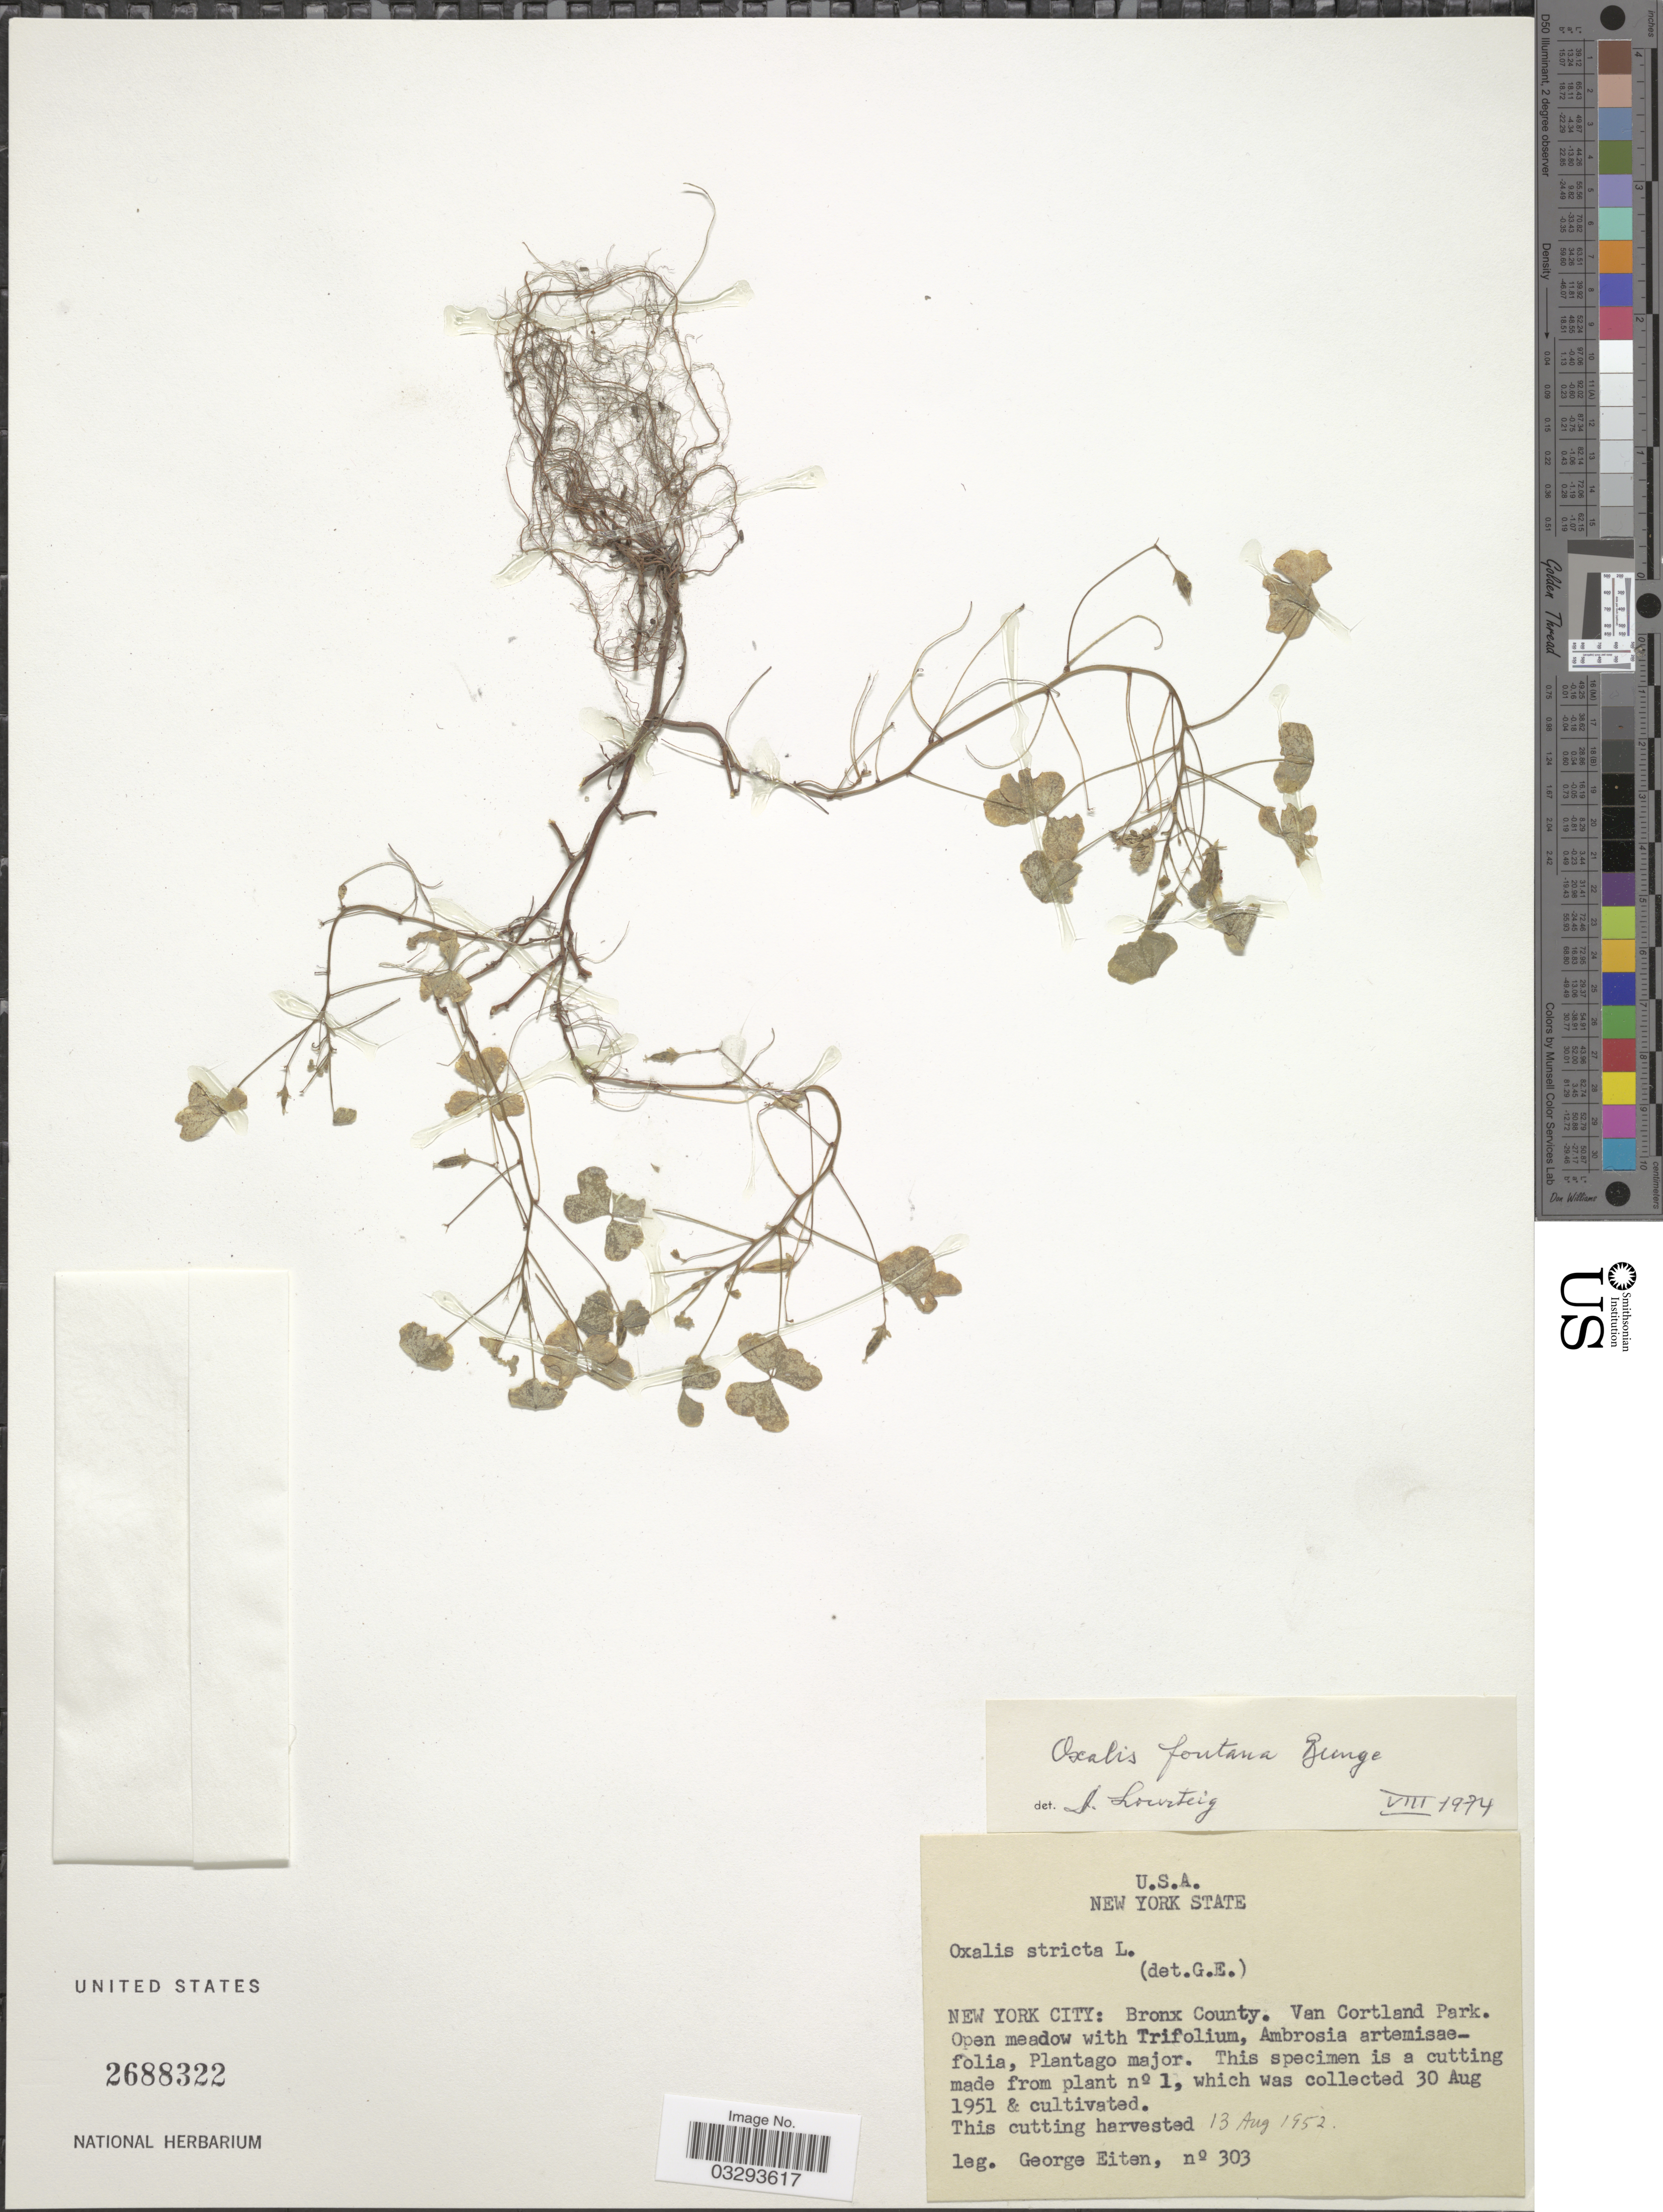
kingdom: Plantae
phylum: Tracheophyta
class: Magnoliopsida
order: Oxalidales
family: Oxalidaceae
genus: Oxalis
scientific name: Oxalis fontana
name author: Bunge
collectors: G. Eiten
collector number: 303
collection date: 1952-08-13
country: United States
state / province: New York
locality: Bronx County. Van Cortland Park.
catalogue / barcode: US 2688322